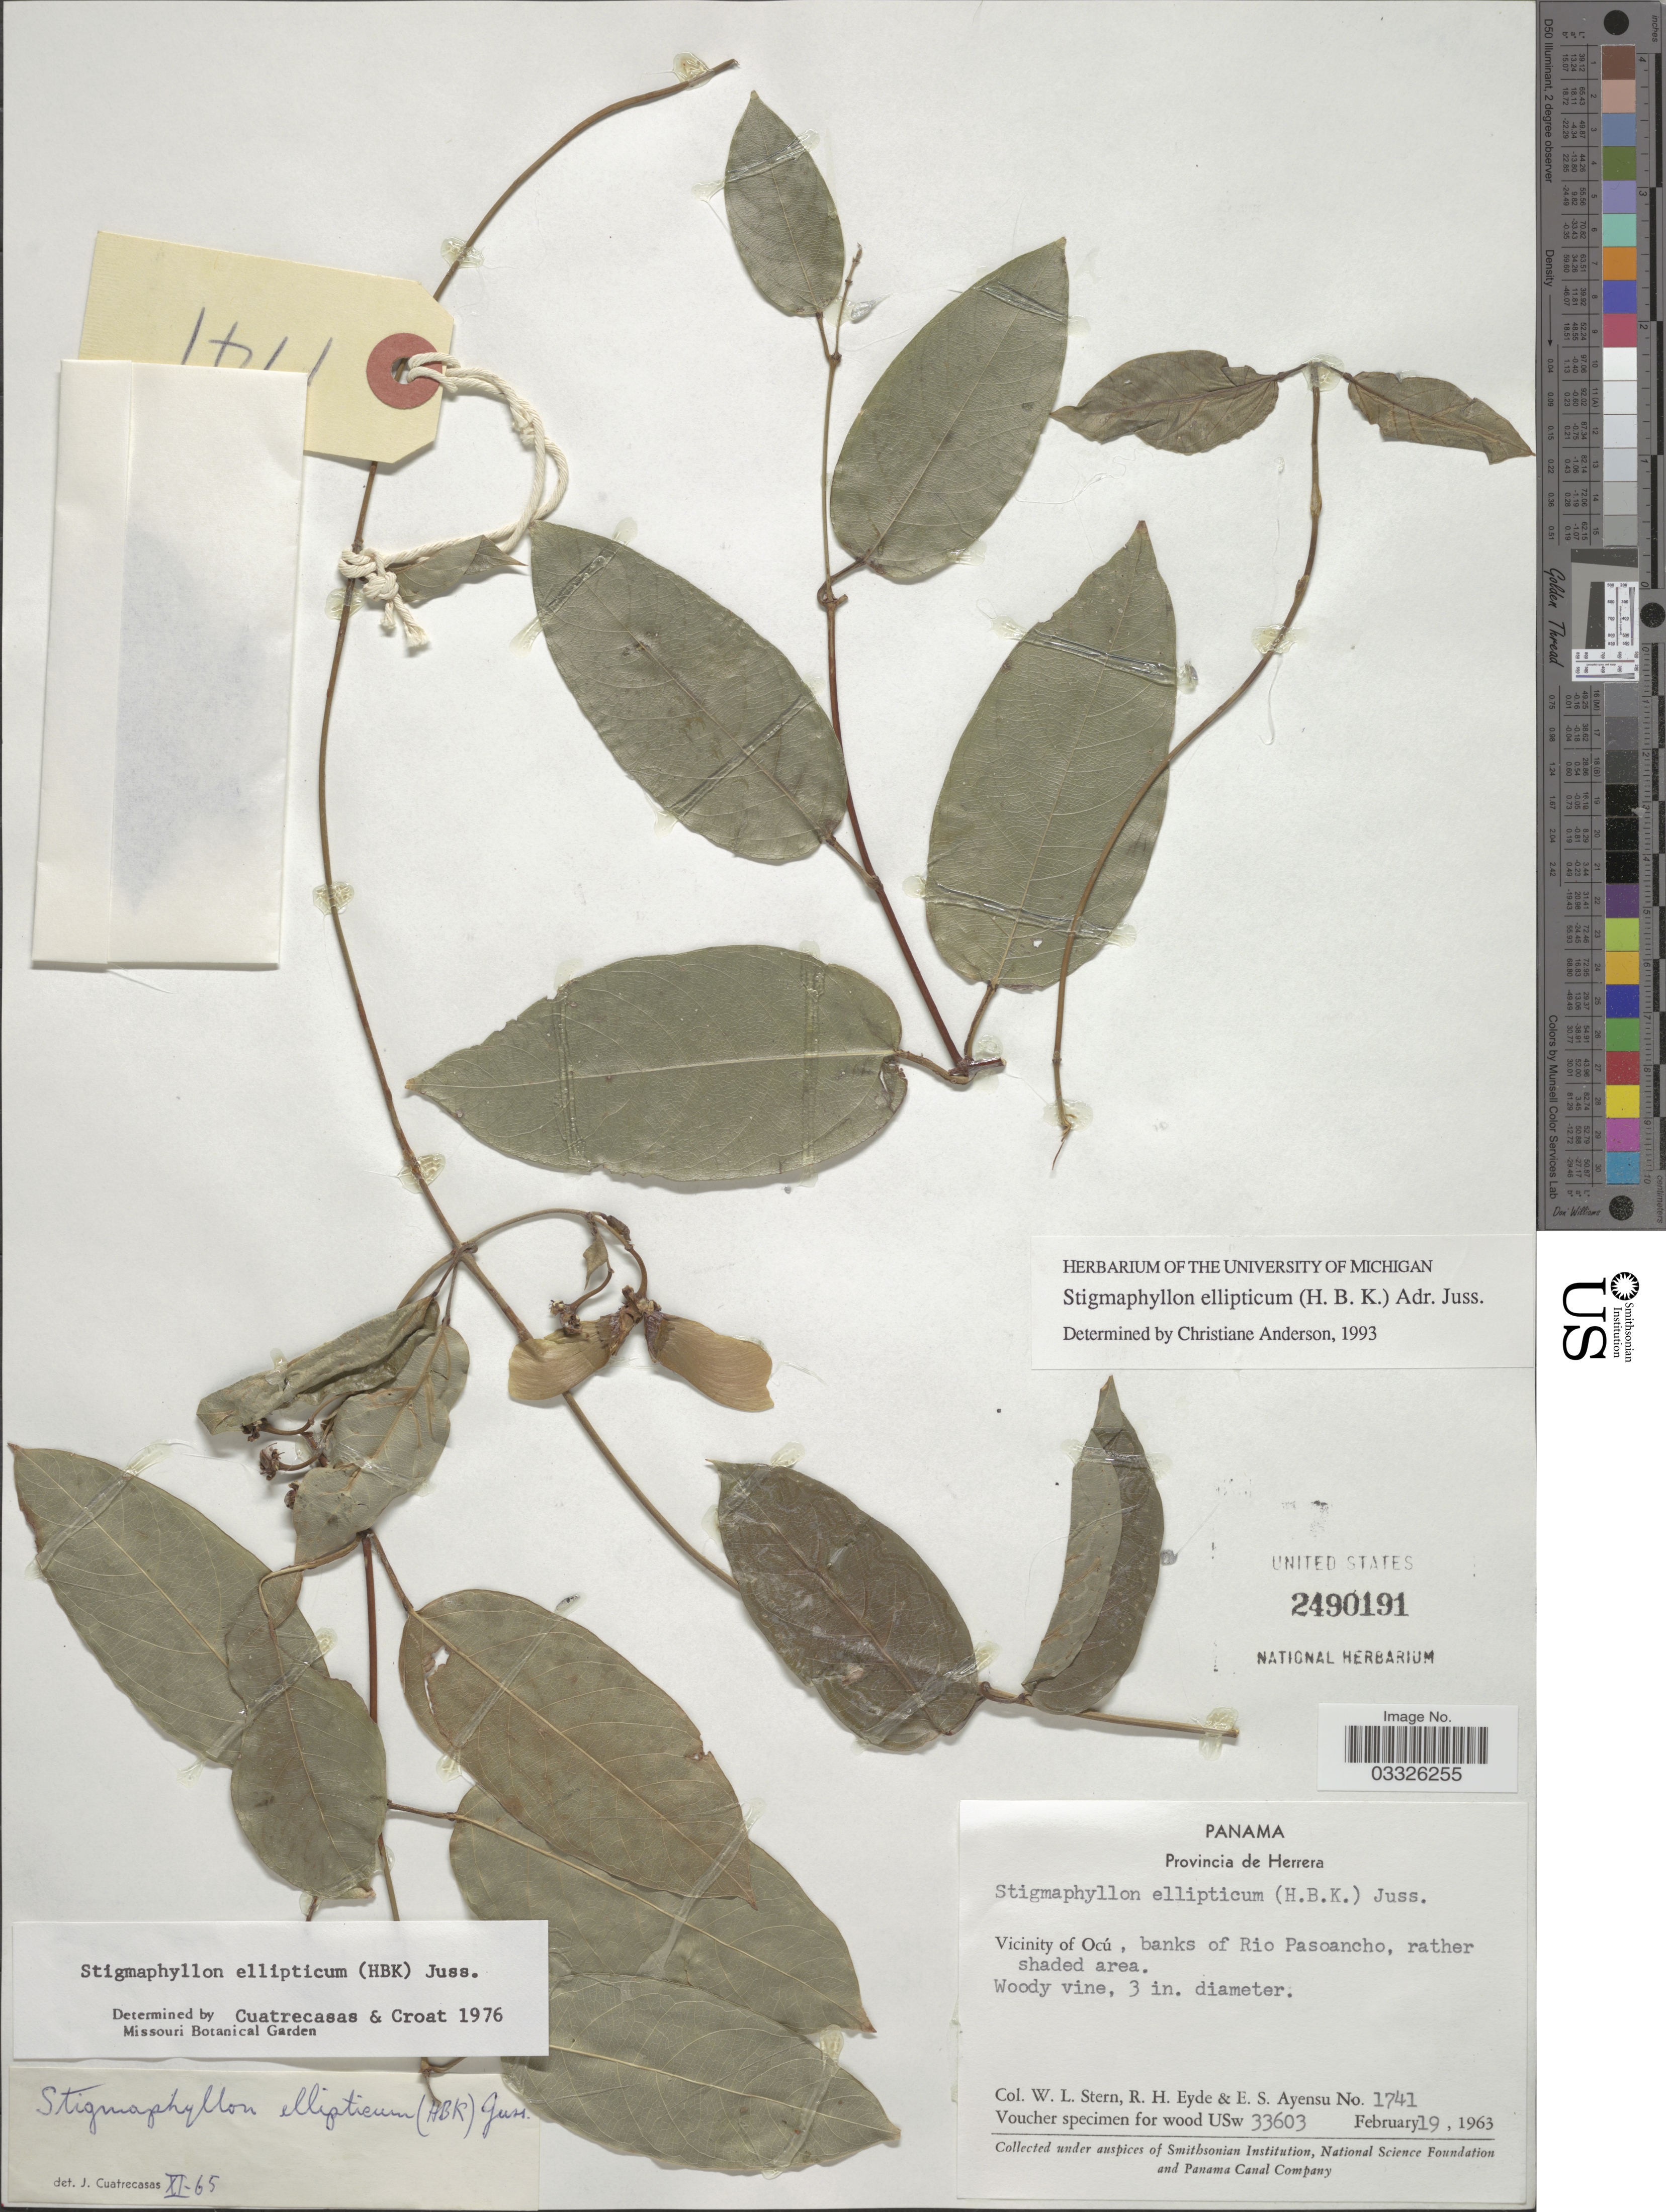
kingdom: Plantae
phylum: Tracheophyta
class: Magnoliopsida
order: Malpighiales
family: Malpighiaceae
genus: Stigmaphyllon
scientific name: Stigmaphyllon ellipticum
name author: (Kunth) A. Juss.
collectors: W. L. Stern, R. H. Eyde & E. S. Ayensu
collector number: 1741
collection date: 1963-02-19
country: Panama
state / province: Herrera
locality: Vicinity of Ocú, banks of Rio Pasoancho.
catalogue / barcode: US 2490191